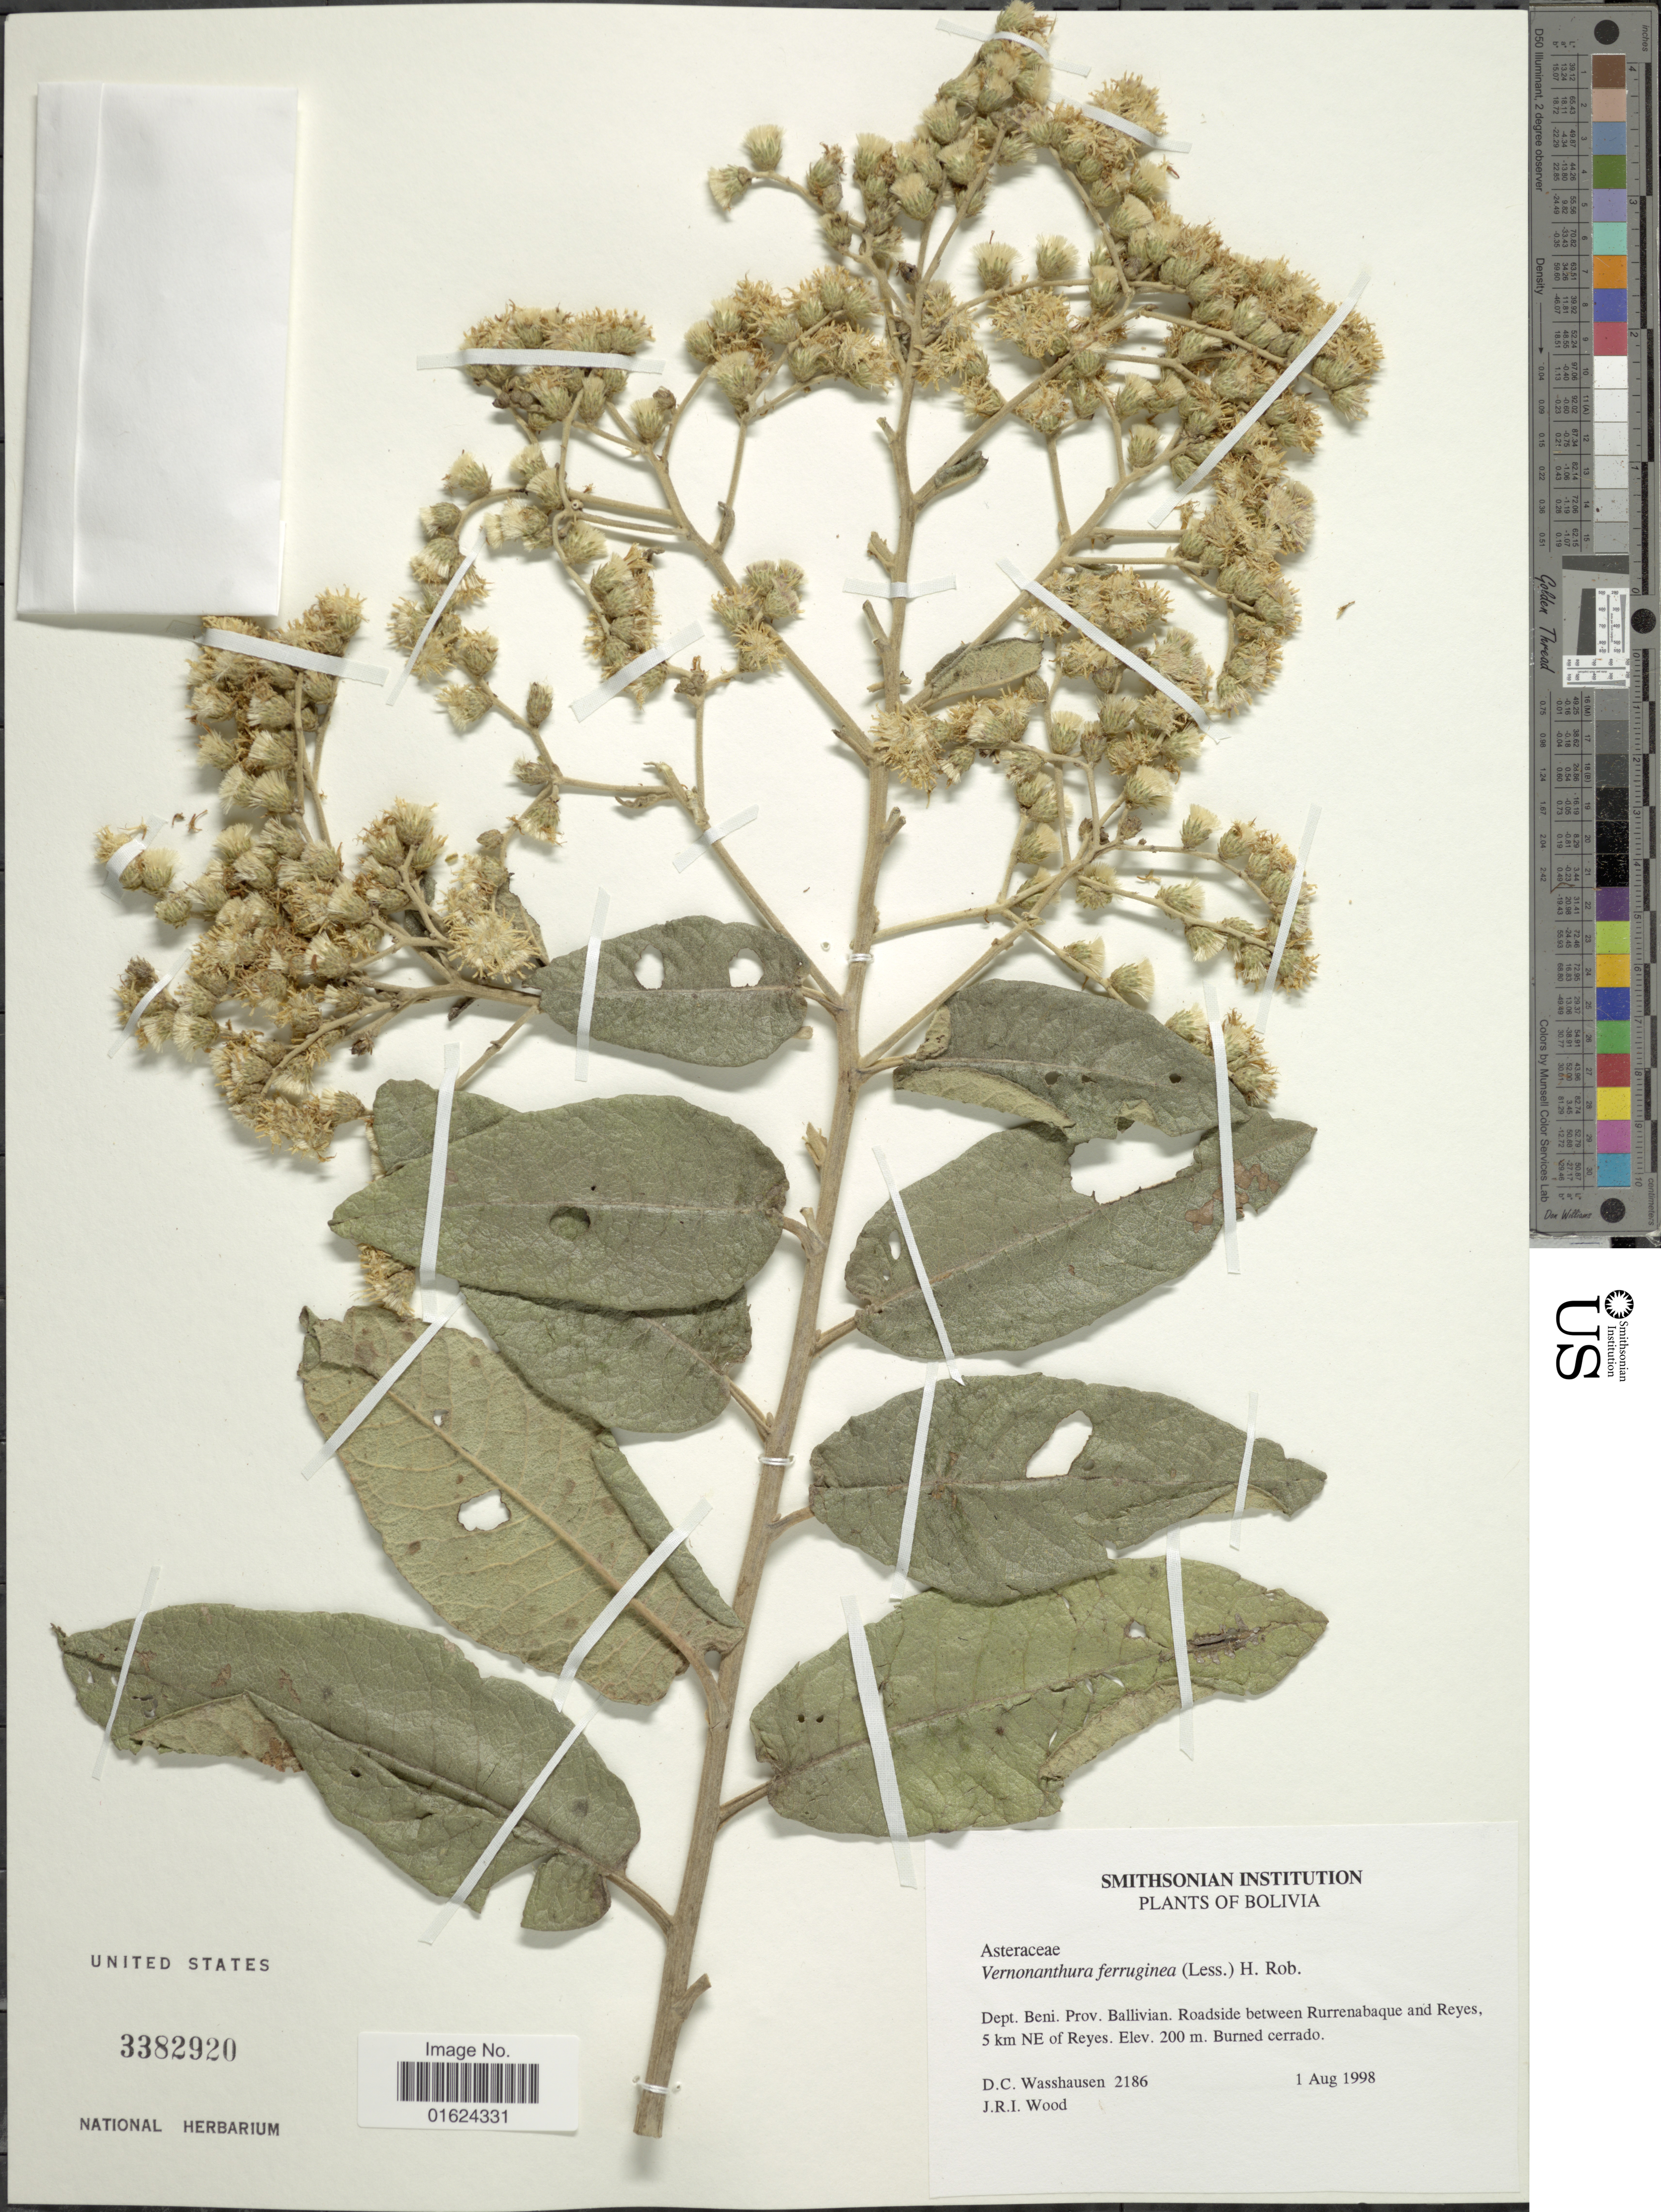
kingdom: Plantae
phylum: Tracheophyta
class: Magnoliopsida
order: Asterales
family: Asteraceae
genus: Vernonanthura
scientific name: Vernonanthura ferruginea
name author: (Less.) H. Rob.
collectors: D. C. Wasshausen & J. R. I. Wood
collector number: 2186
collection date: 1998-08-01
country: Bolivia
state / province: Beni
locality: Dept. Beni. Prov. Ballivian. Roadside between Rurrenabaque and Reyes, 5 km NE of Reyes.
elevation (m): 200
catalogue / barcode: US 3382920